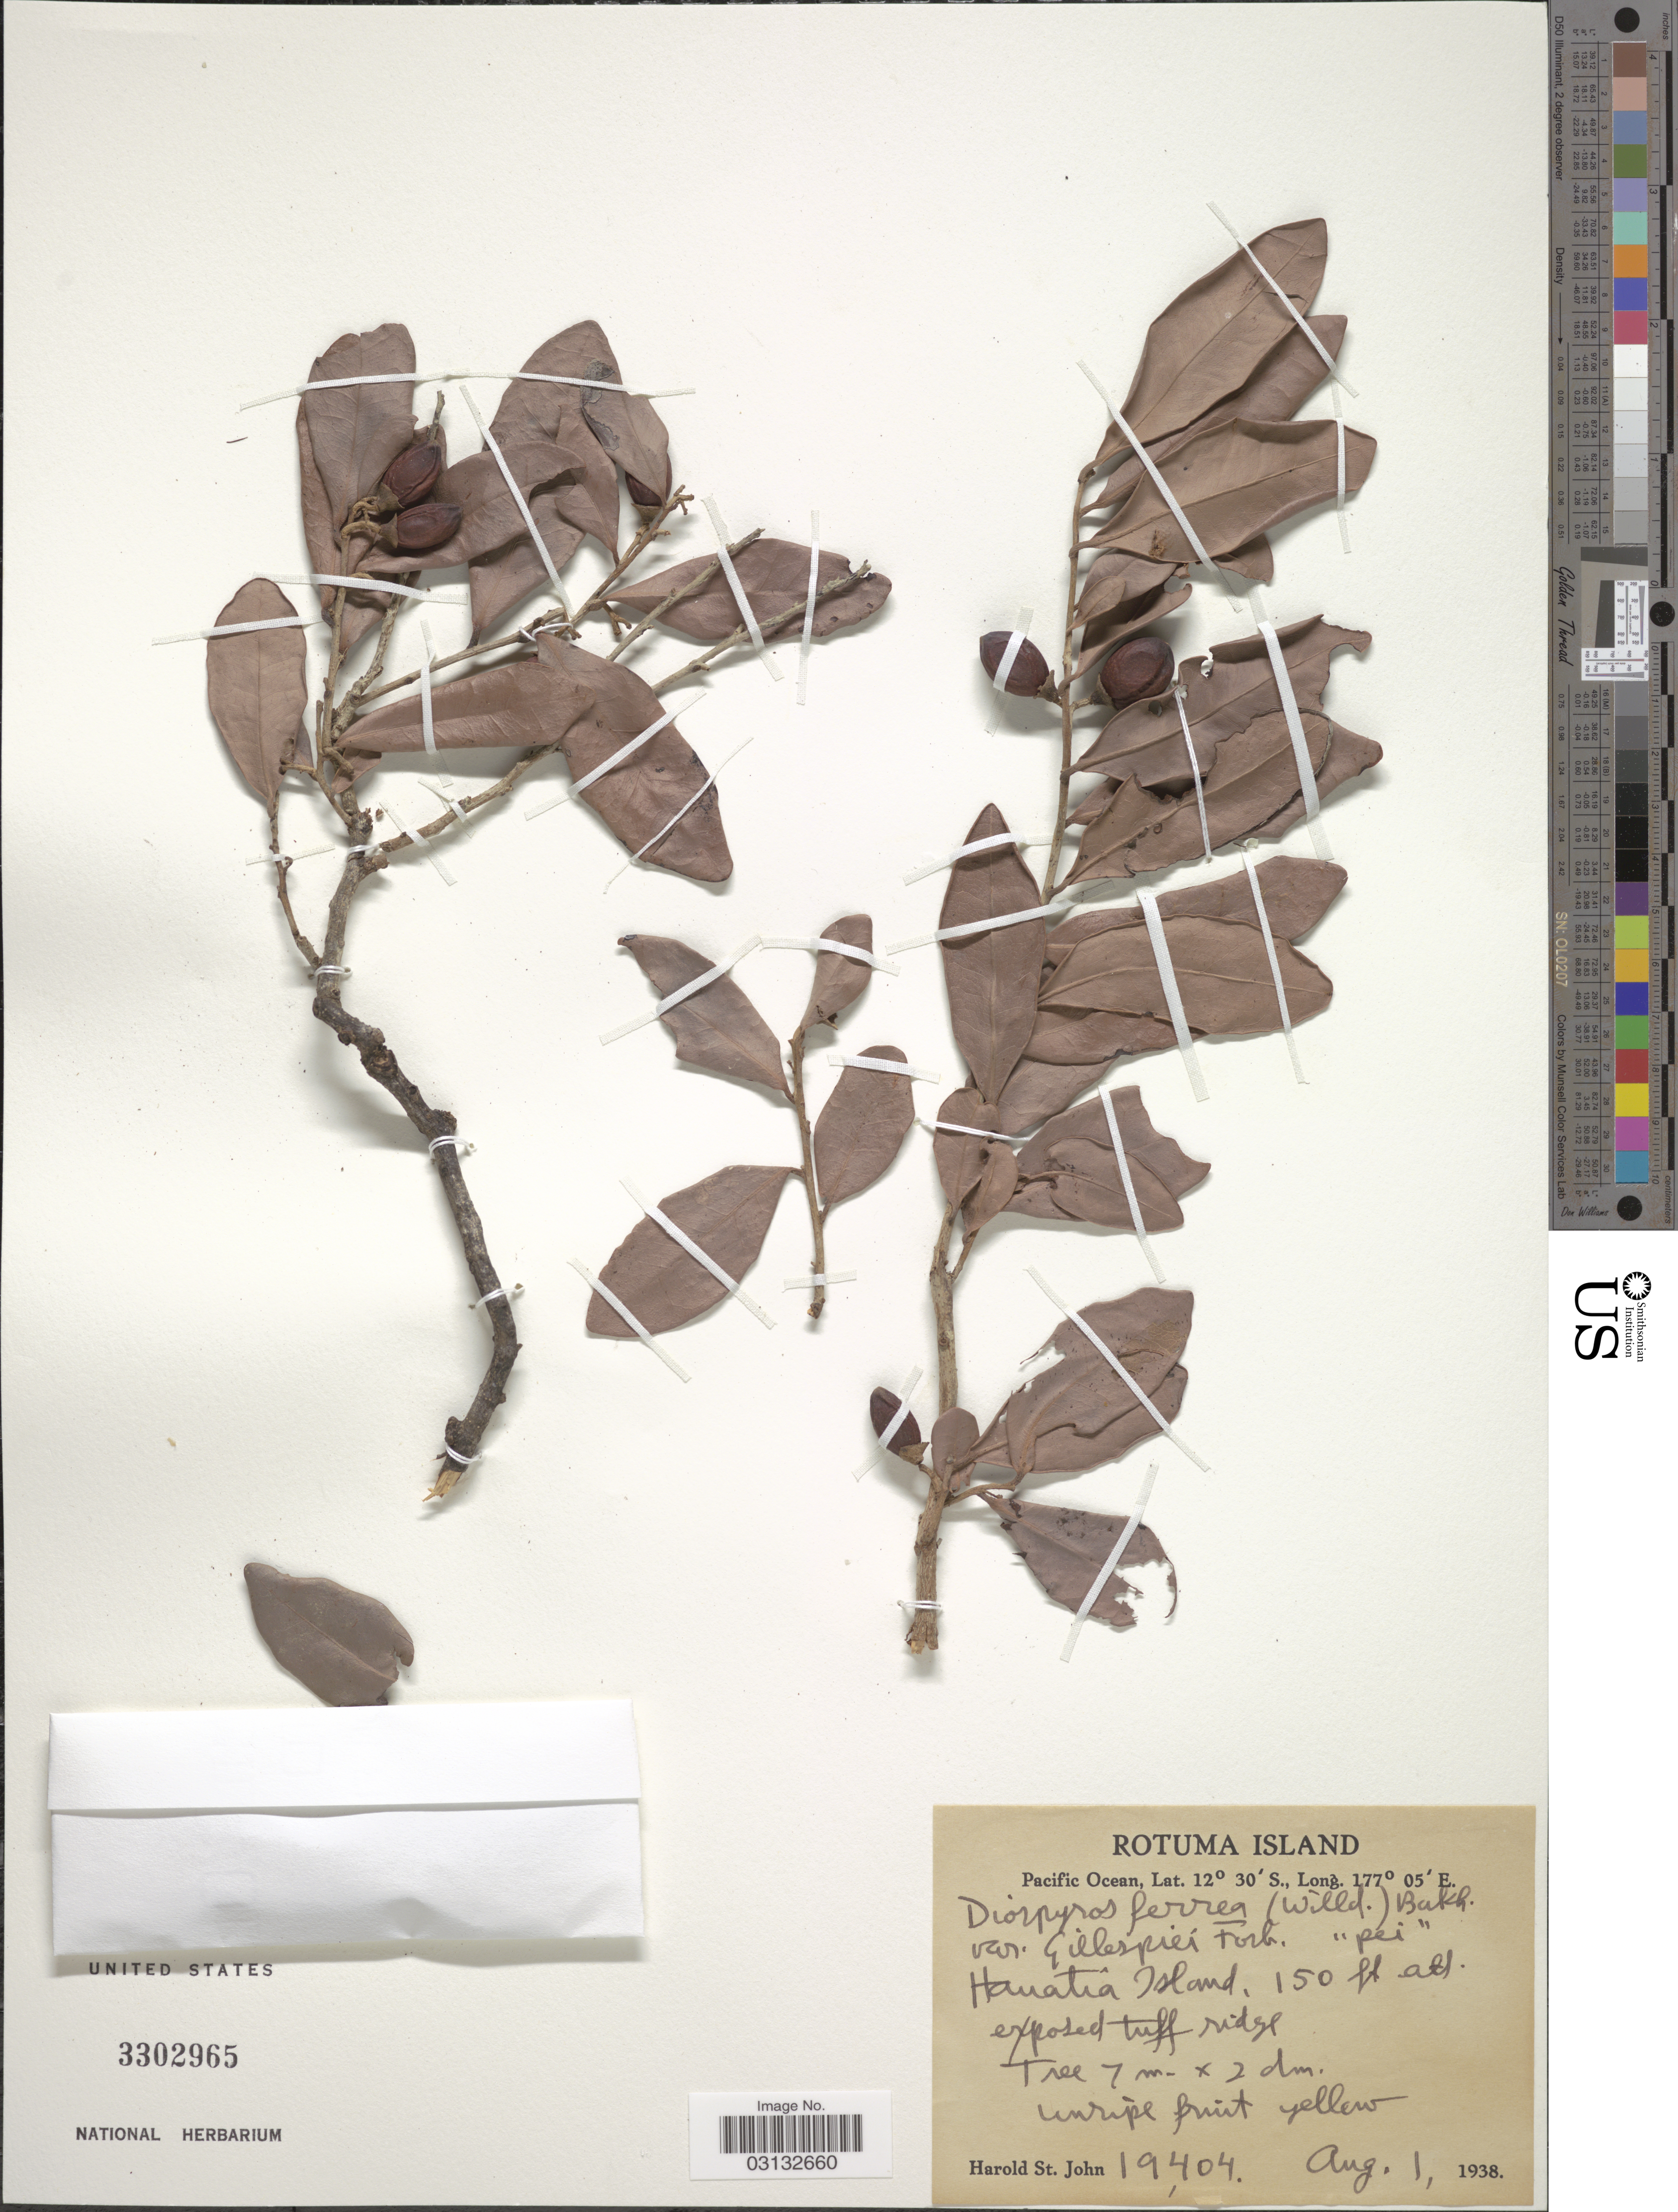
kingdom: Plantae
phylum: Tracheophyta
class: Magnoliopsida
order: Ericales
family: Ebenaceae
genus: Diospyros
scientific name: Diospyros ferrea var. gillespiei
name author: Fosberg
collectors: H. St. John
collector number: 19404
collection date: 1938-08-01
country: Fiji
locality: Rotuma Island. Pacific Ocean. Hanatia Island.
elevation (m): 46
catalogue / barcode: US 3302965